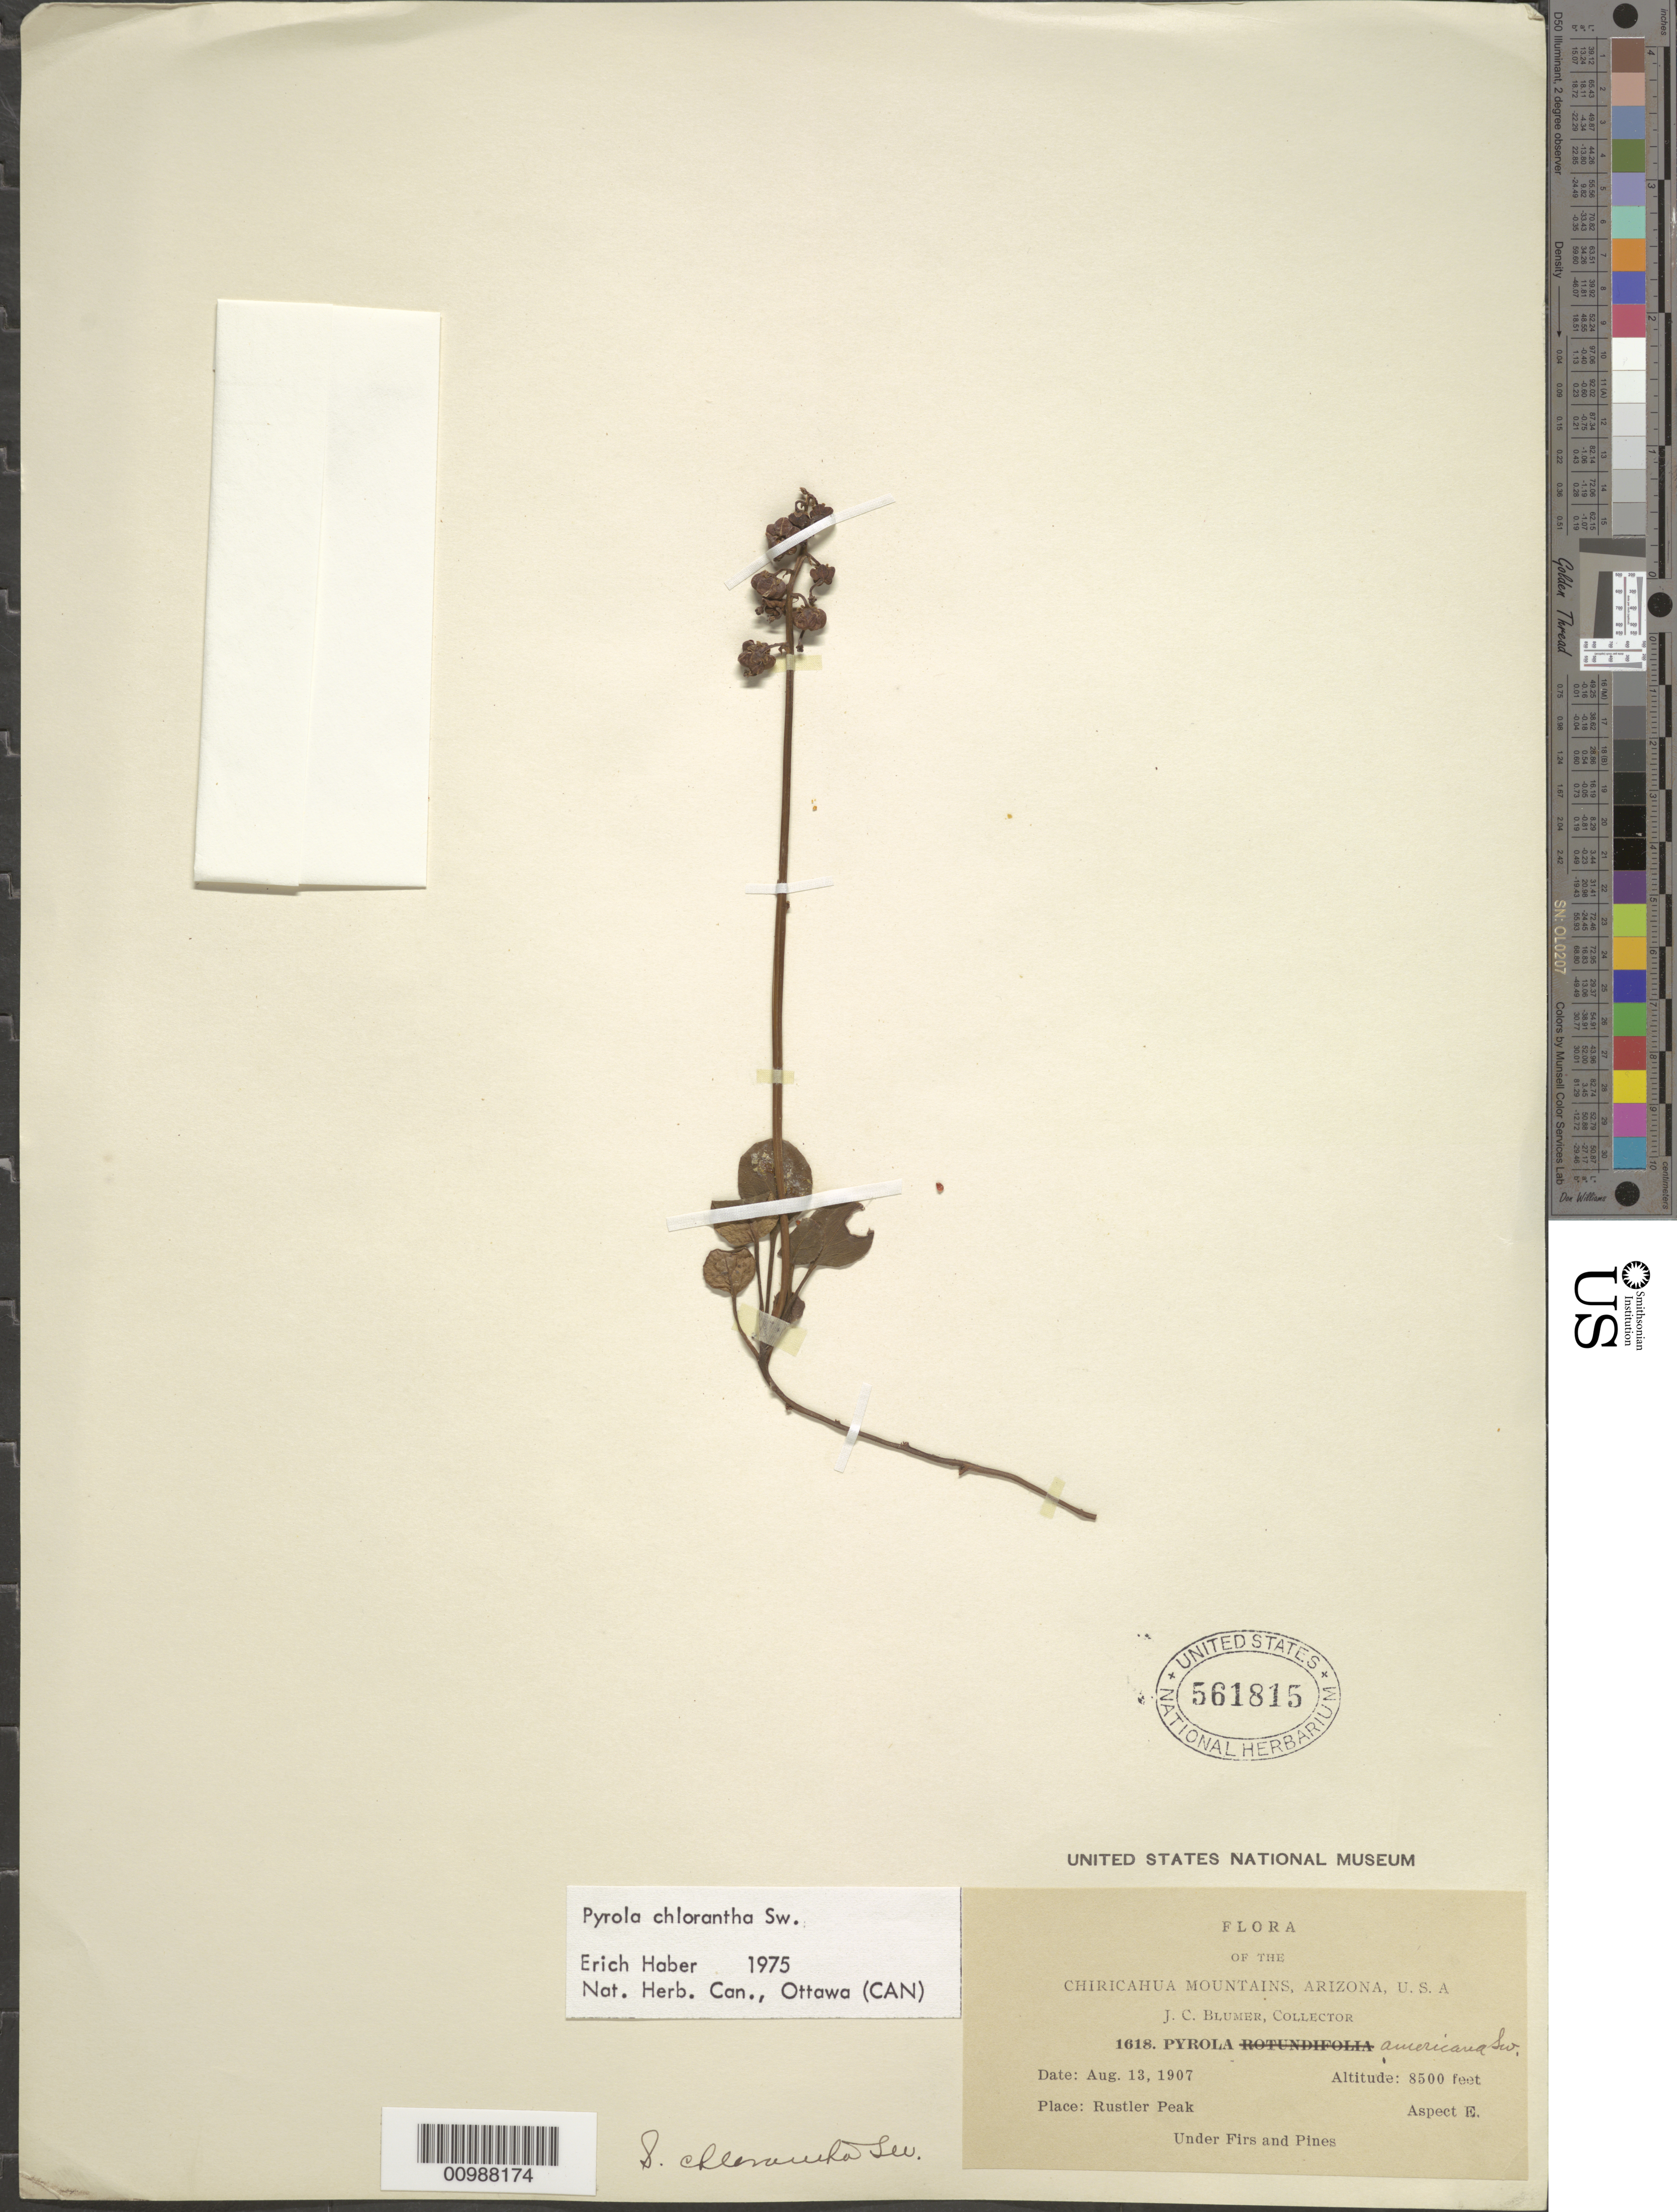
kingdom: Plantae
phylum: Tracheophyta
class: Magnoliopsida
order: Ericales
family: Ericaceae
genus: Pyrola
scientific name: Pyrola chlorantha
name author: Schweigg.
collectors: J. C. Blumer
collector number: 1618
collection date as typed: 13 Aug 1907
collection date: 1907-08-13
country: United States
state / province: Arizona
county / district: Cochise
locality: Chiricahua Mountains, Rustler Peak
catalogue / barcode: US 561815